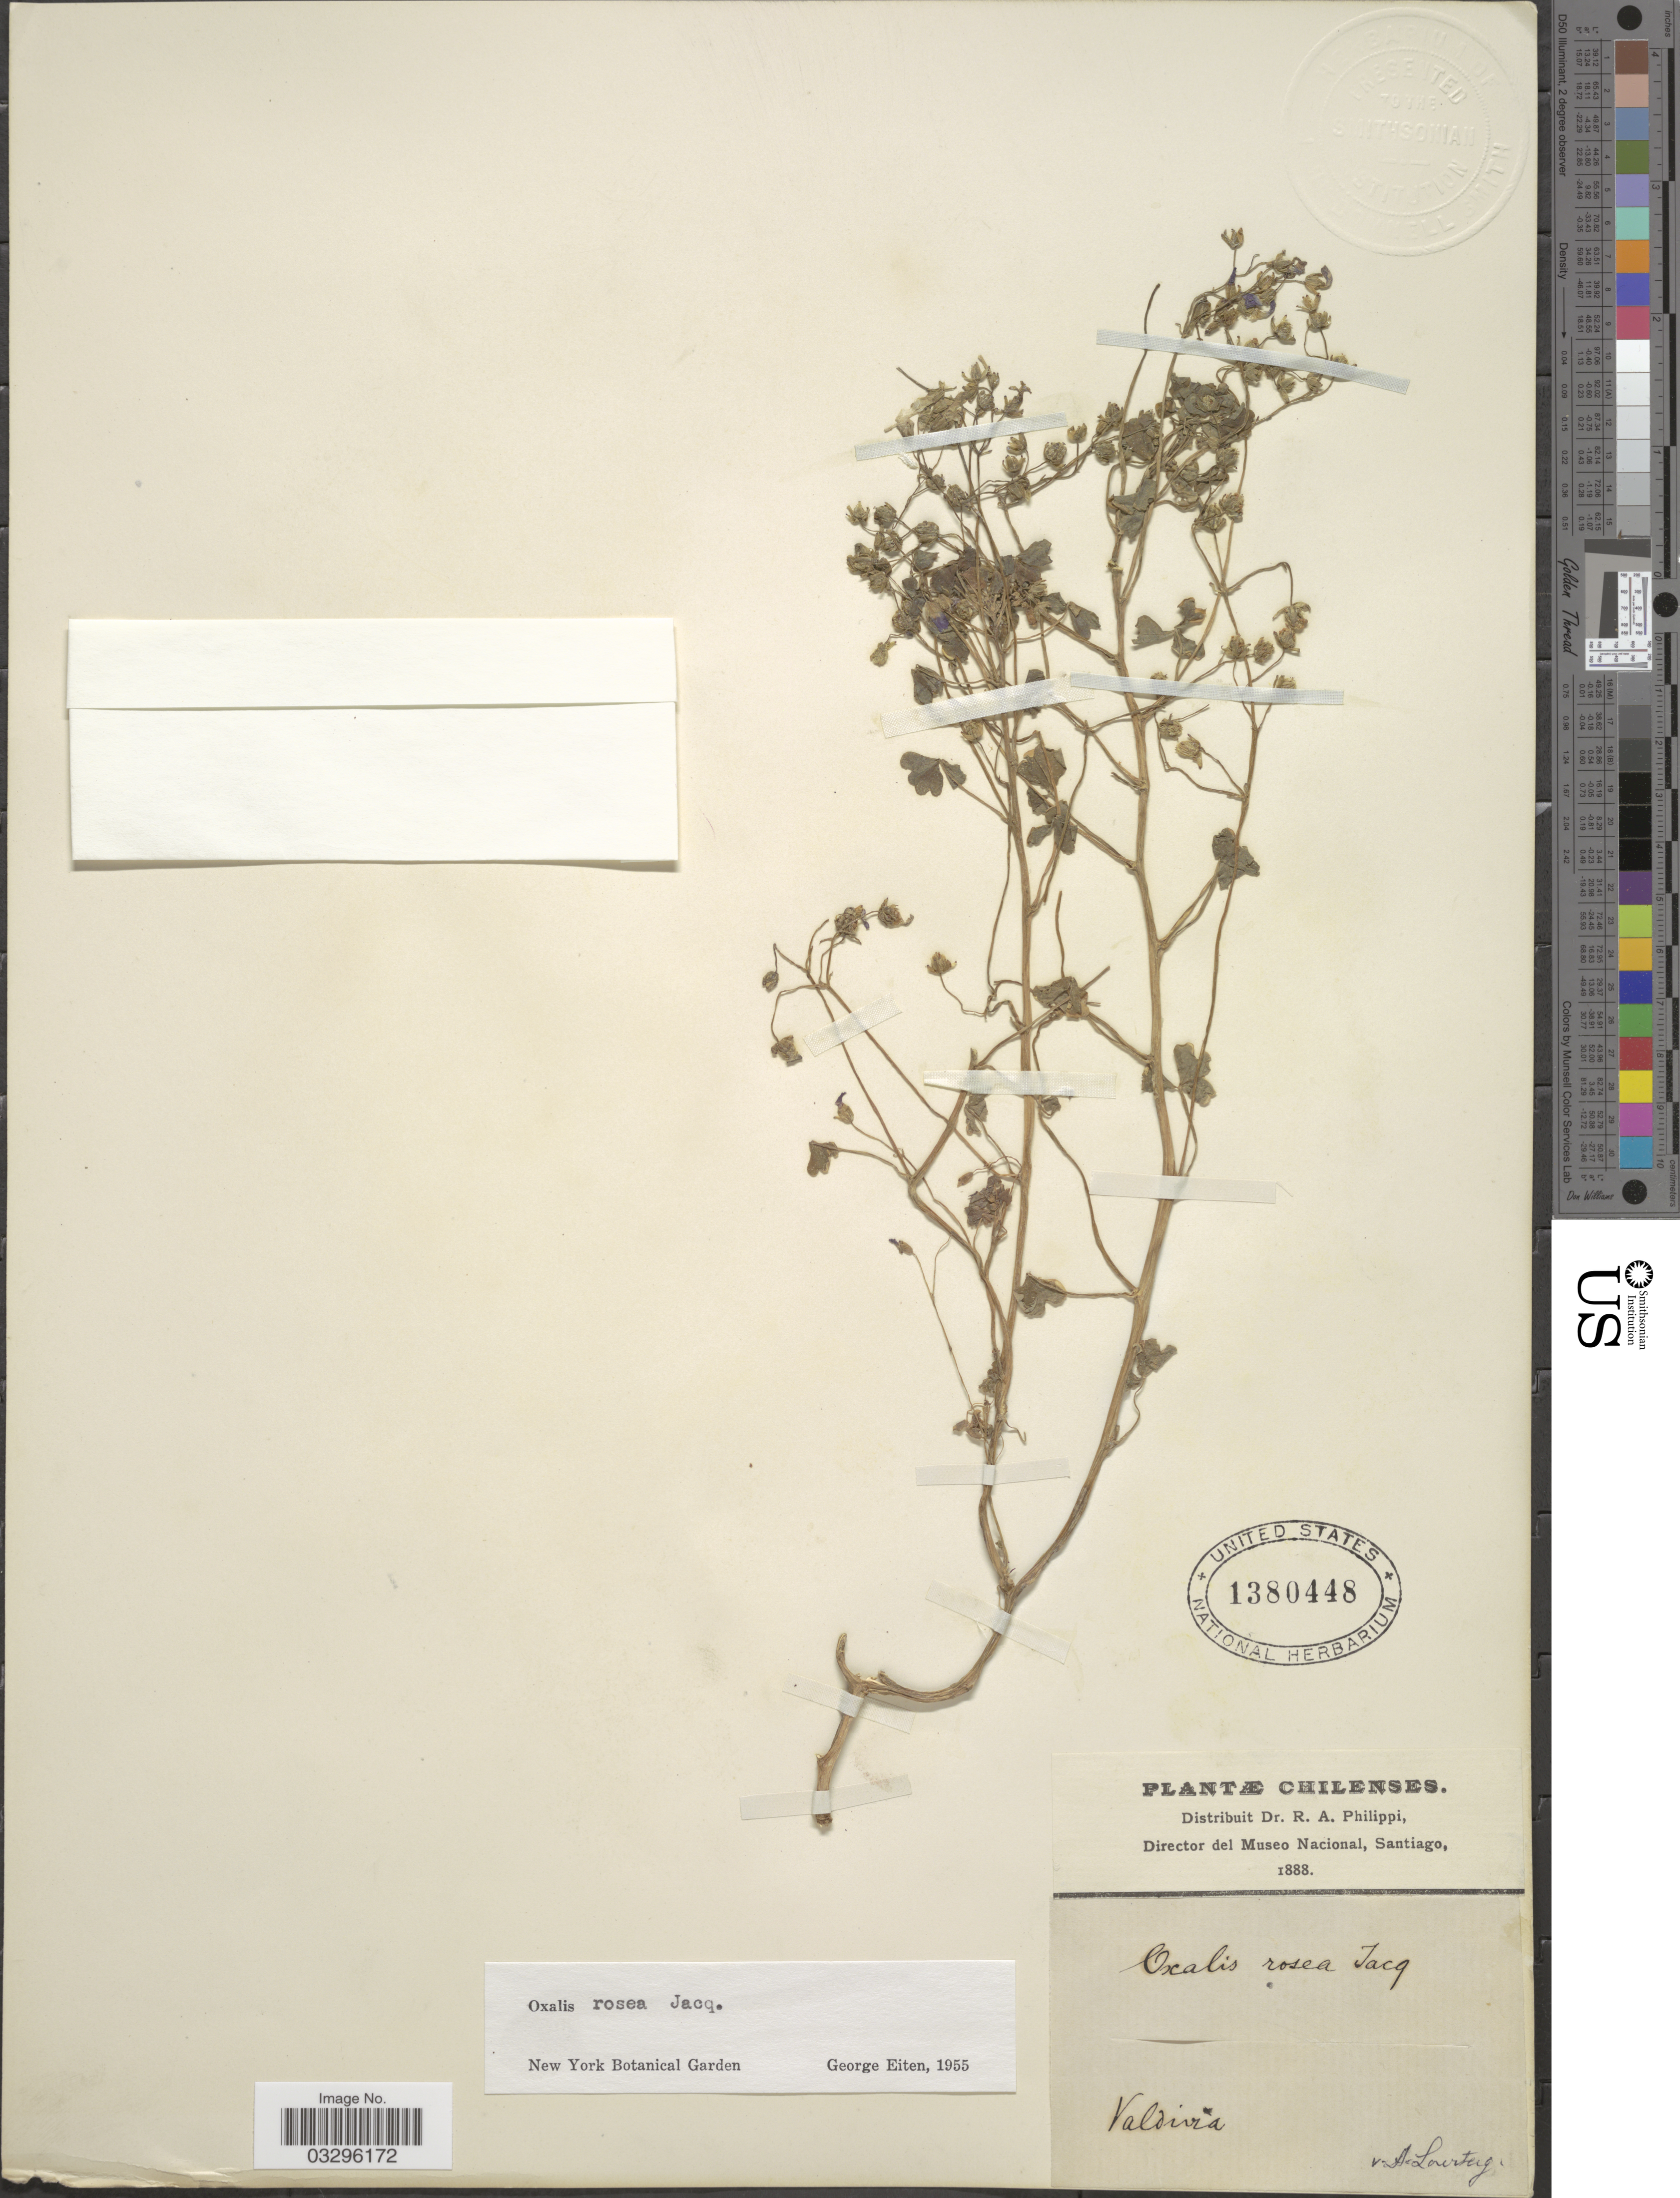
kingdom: Plantae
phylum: Tracheophyta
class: Magnoliopsida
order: Oxalidales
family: Oxalidaceae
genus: Oxalis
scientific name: Oxalis rosea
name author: Jacq.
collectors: ex. herb. R.A. Philippi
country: Chile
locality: Valdivia.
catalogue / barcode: US 1380448